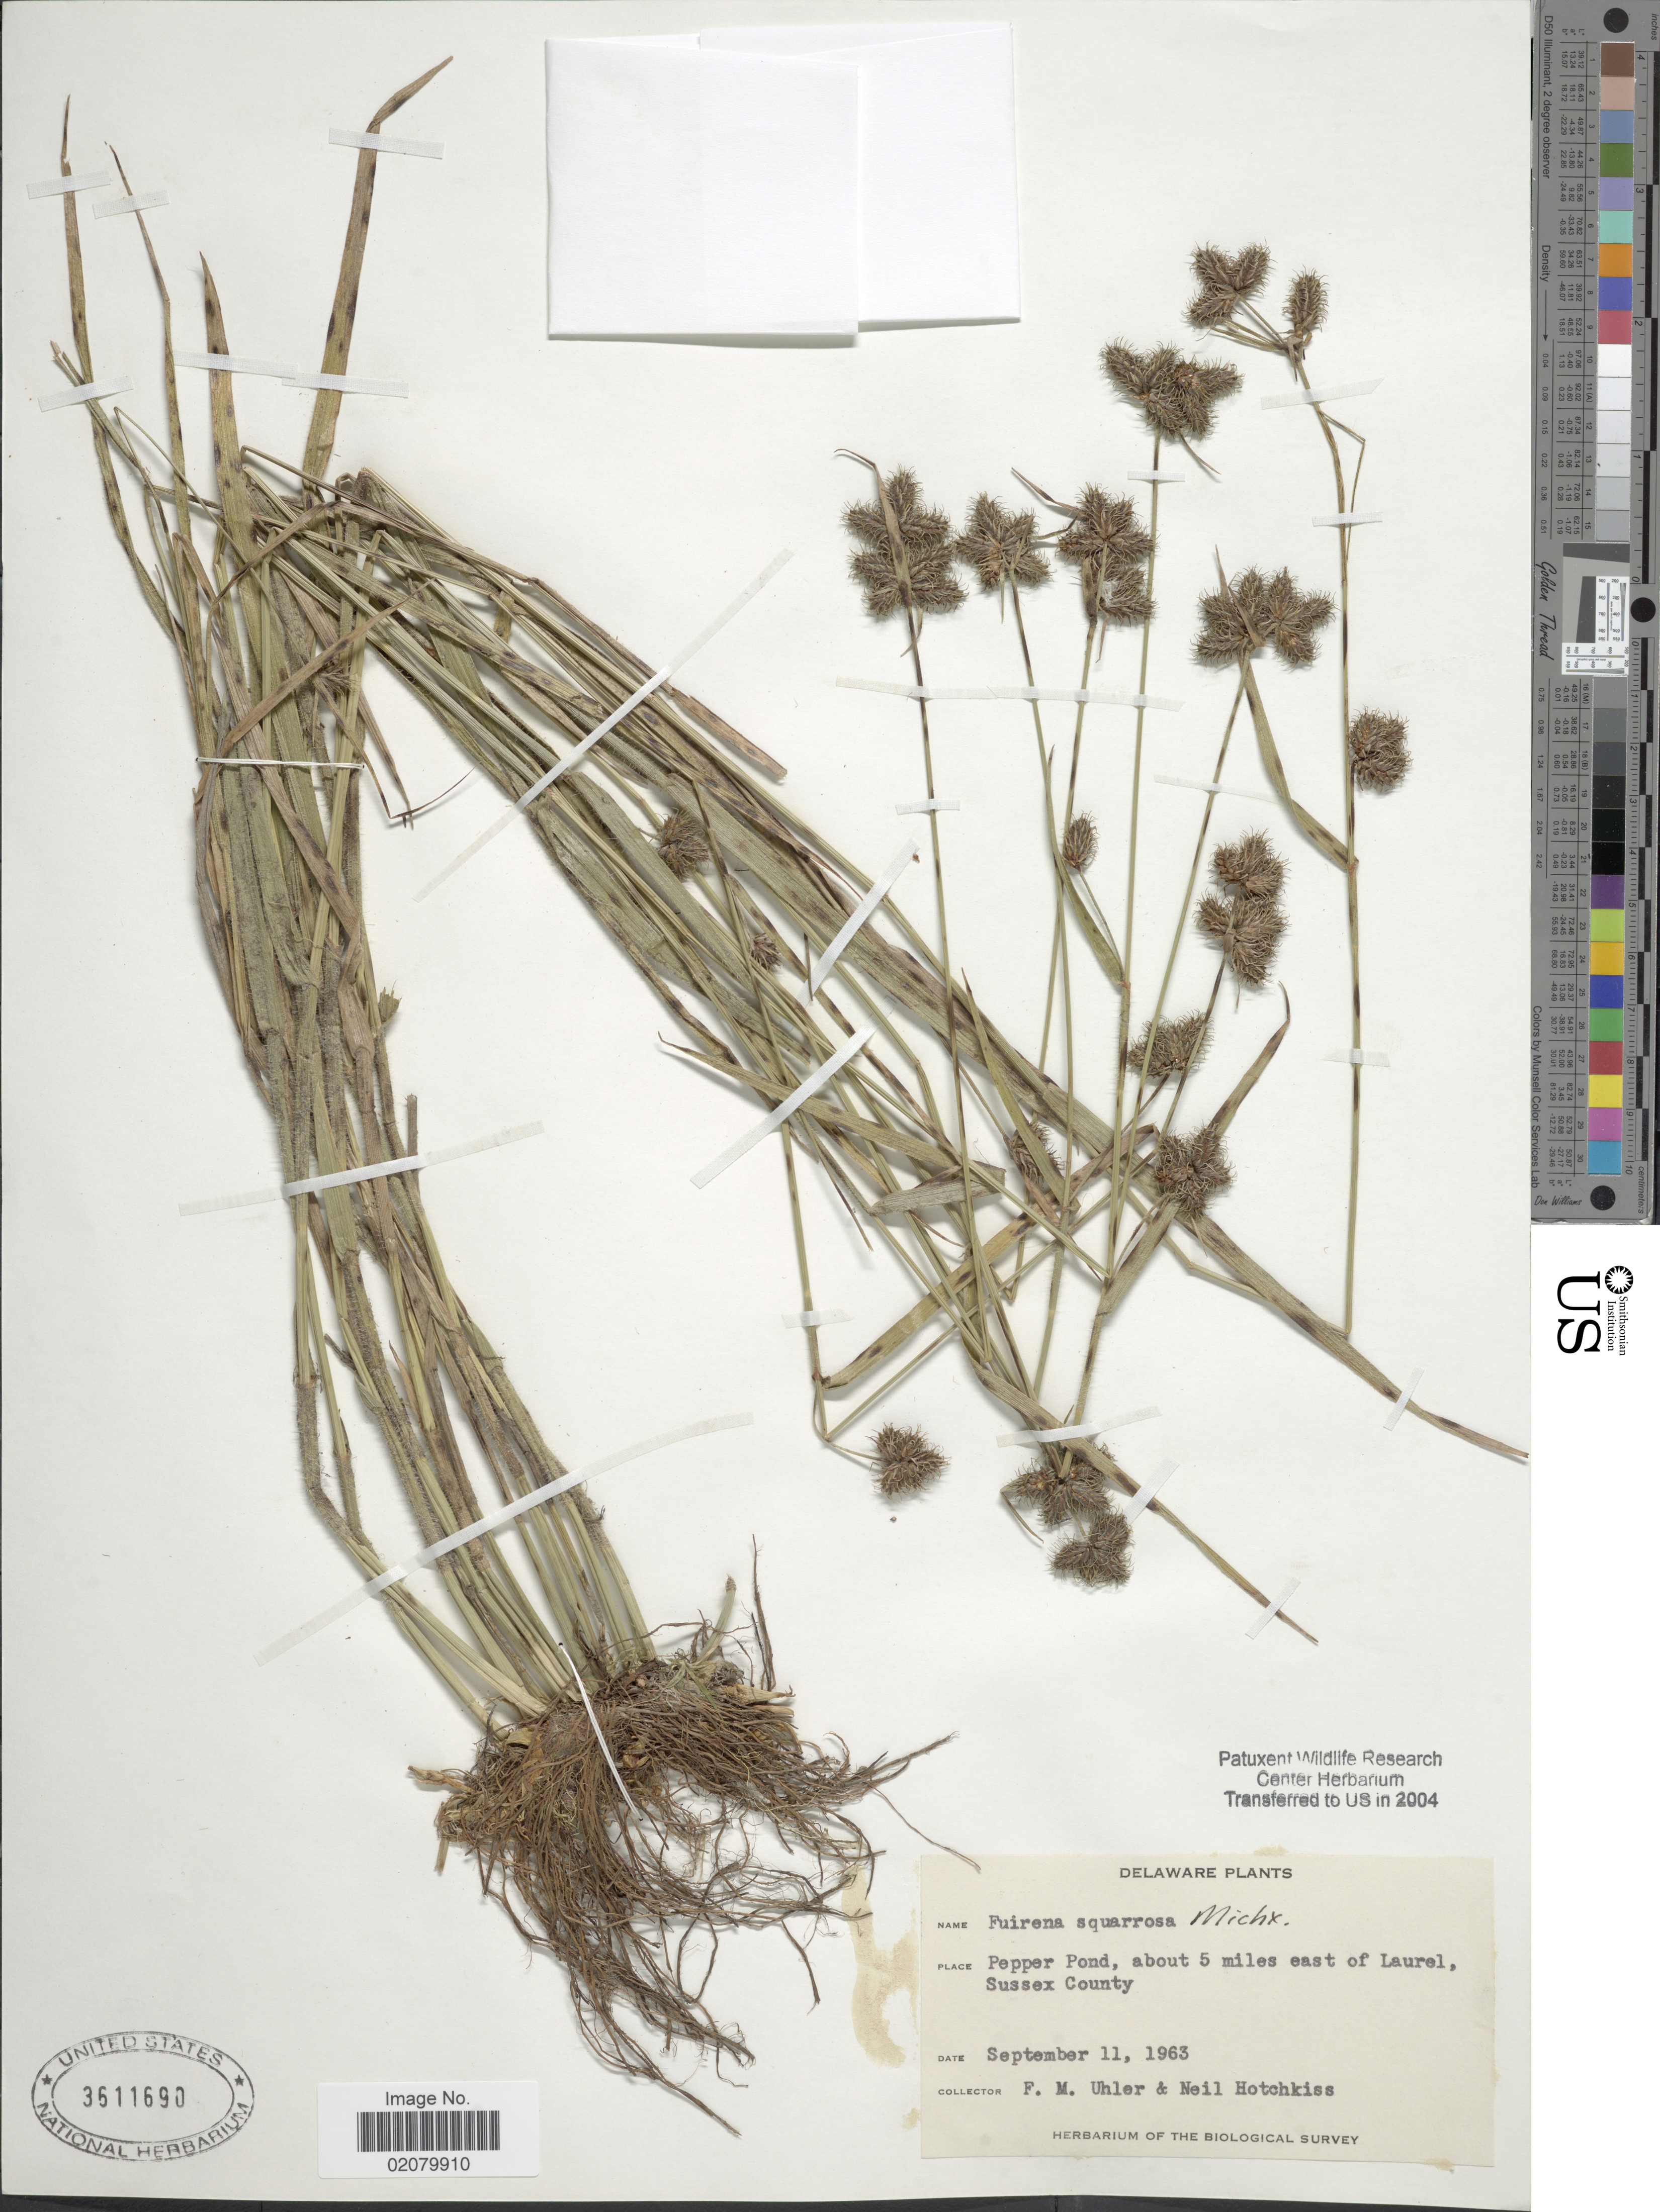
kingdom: Plantae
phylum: Tracheophyta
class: Liliopsida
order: Poales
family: Cyperaceae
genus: Fuirena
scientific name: Fuirena squarrosa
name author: Michx.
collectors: F. M. Uhler & N. Hotchkiss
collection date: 1963-09-11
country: United States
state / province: Delaware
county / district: Sussex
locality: Pepper Pond, about 5 miles east of Laurel, Sussex County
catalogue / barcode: US 3611690